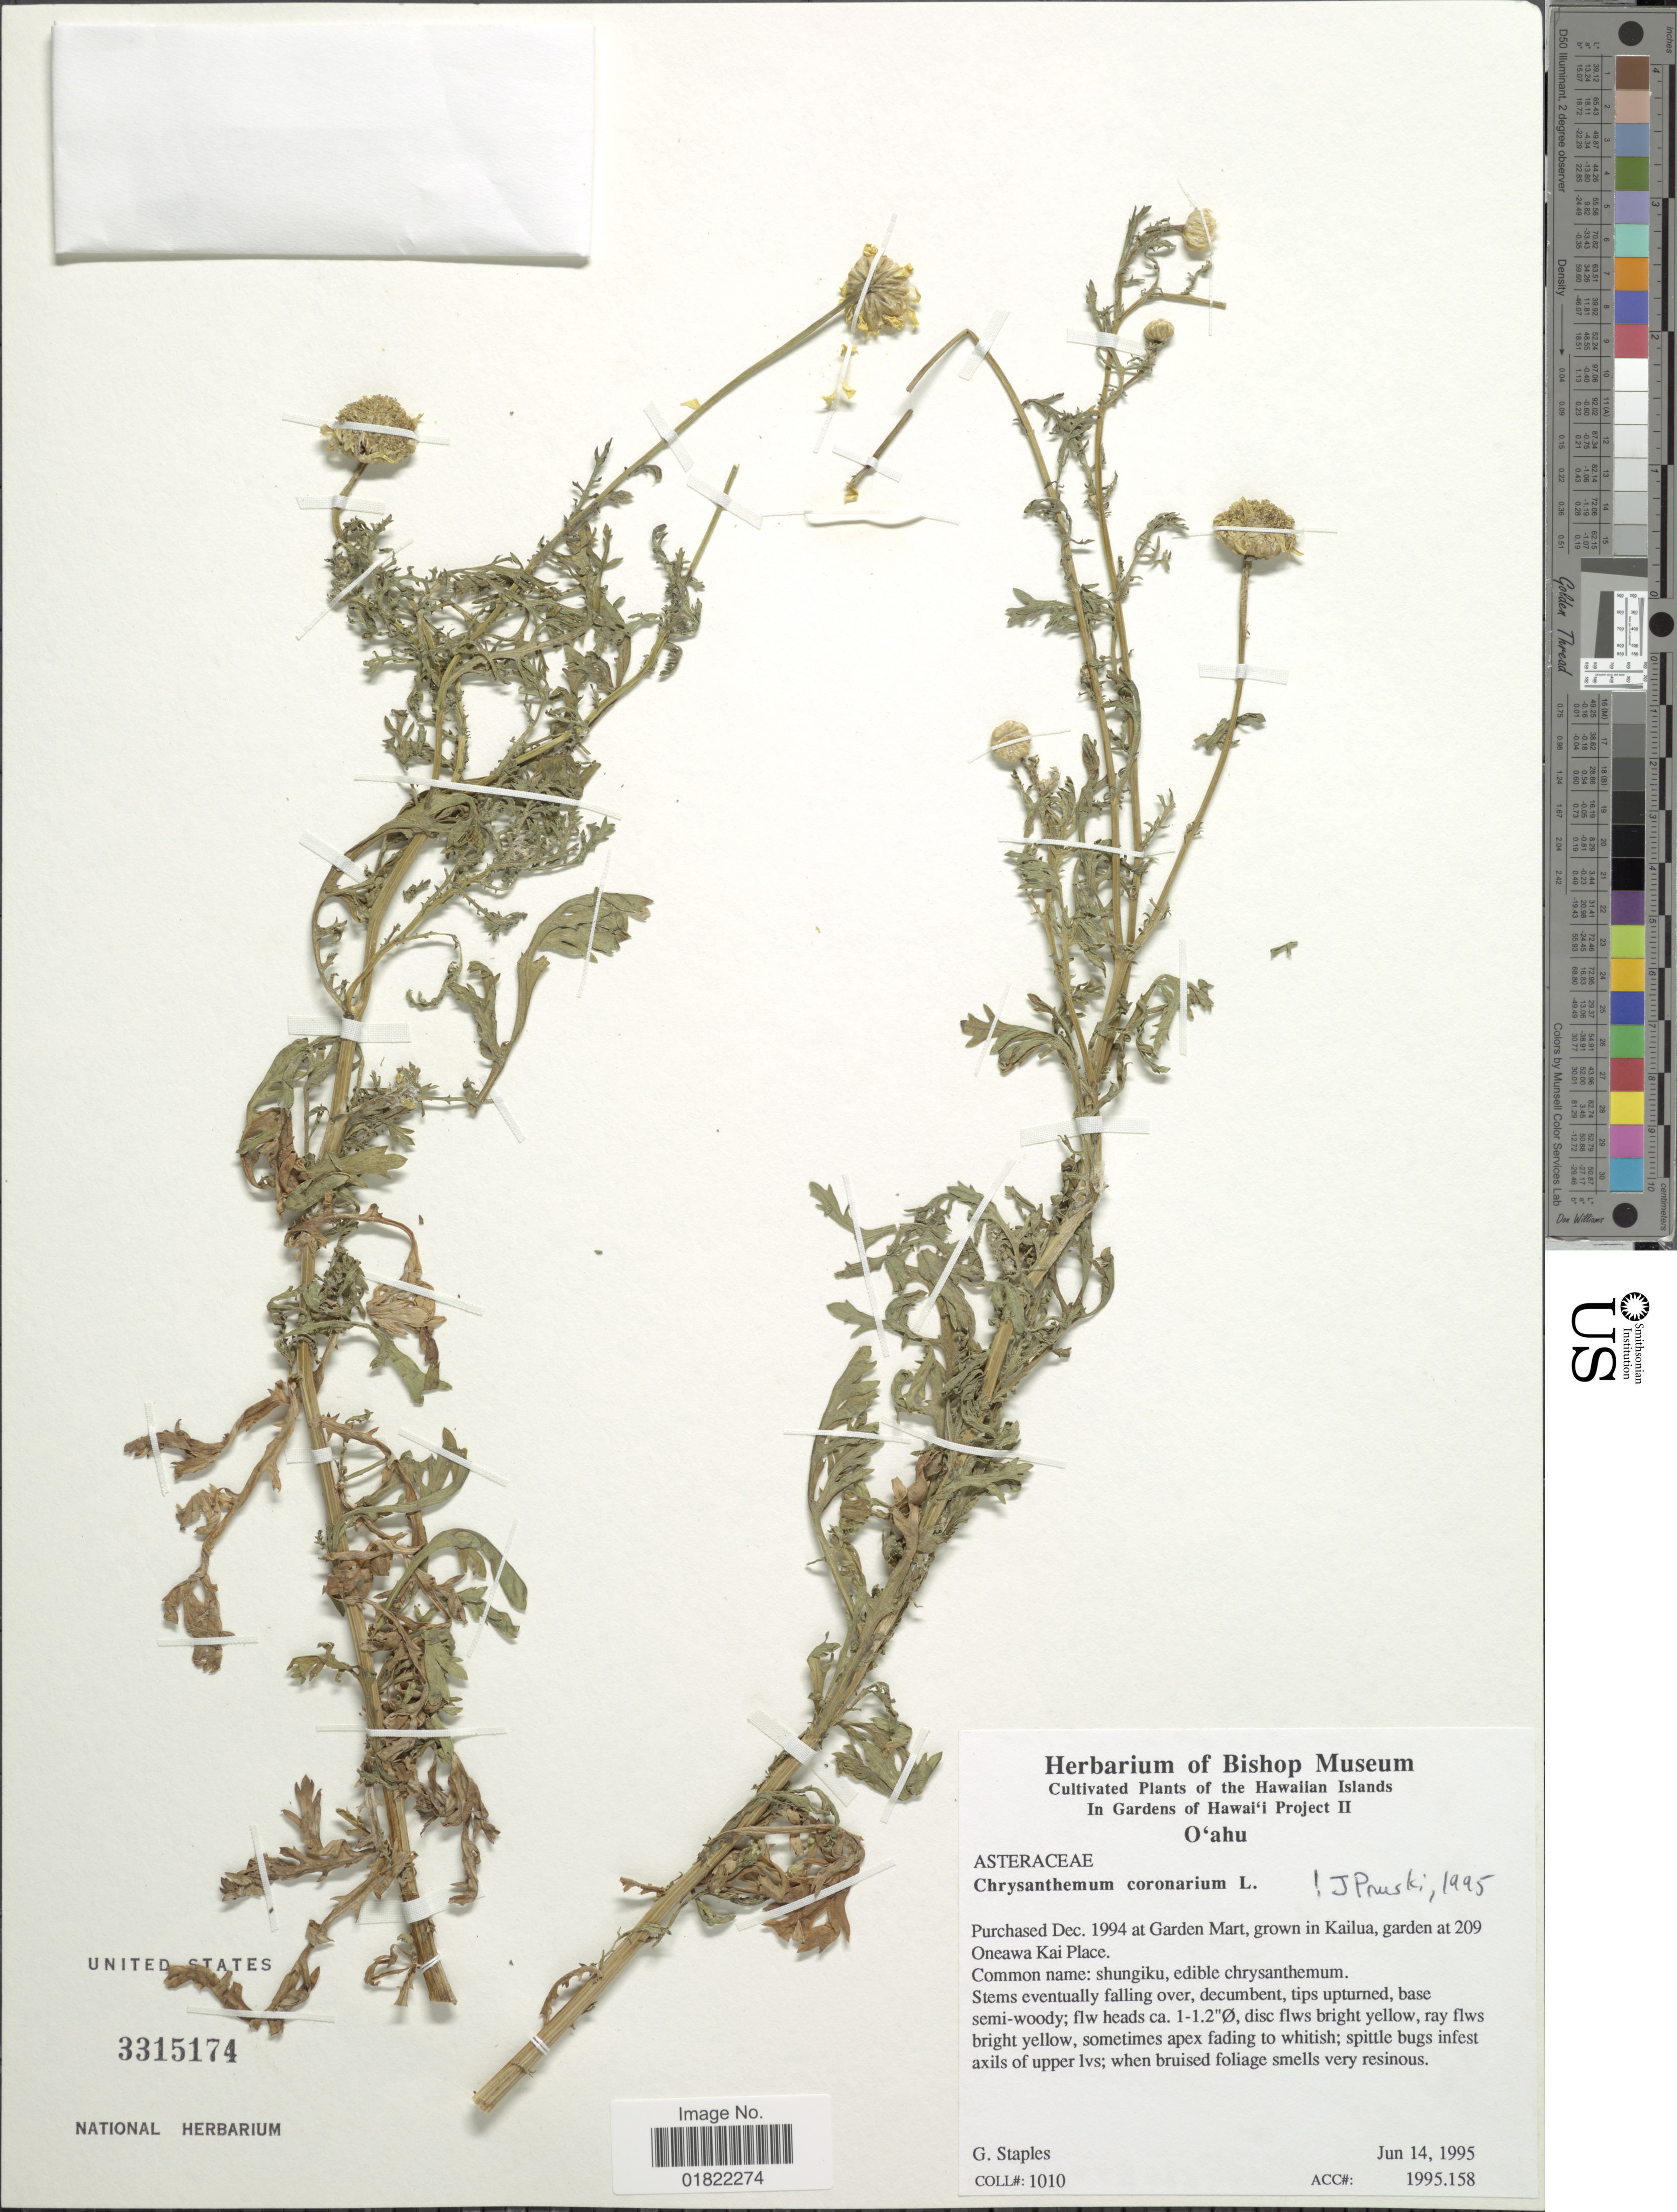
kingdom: Plantae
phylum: Tracheophyta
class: Magnoliopsida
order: Asterales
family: Asteraceae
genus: Chrysanthemum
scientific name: Chrysanthemum coronarium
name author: L.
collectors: G. Staples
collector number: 1010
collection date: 1995-06-14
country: United States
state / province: Hawaii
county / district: Honolulu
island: Oahu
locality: The Hawaiin Islands, In Gardens of Hawai' i Project II, at Garden Mart, grown in Kailua, garden at 209 Oneawa Kai Place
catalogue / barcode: US 3315174